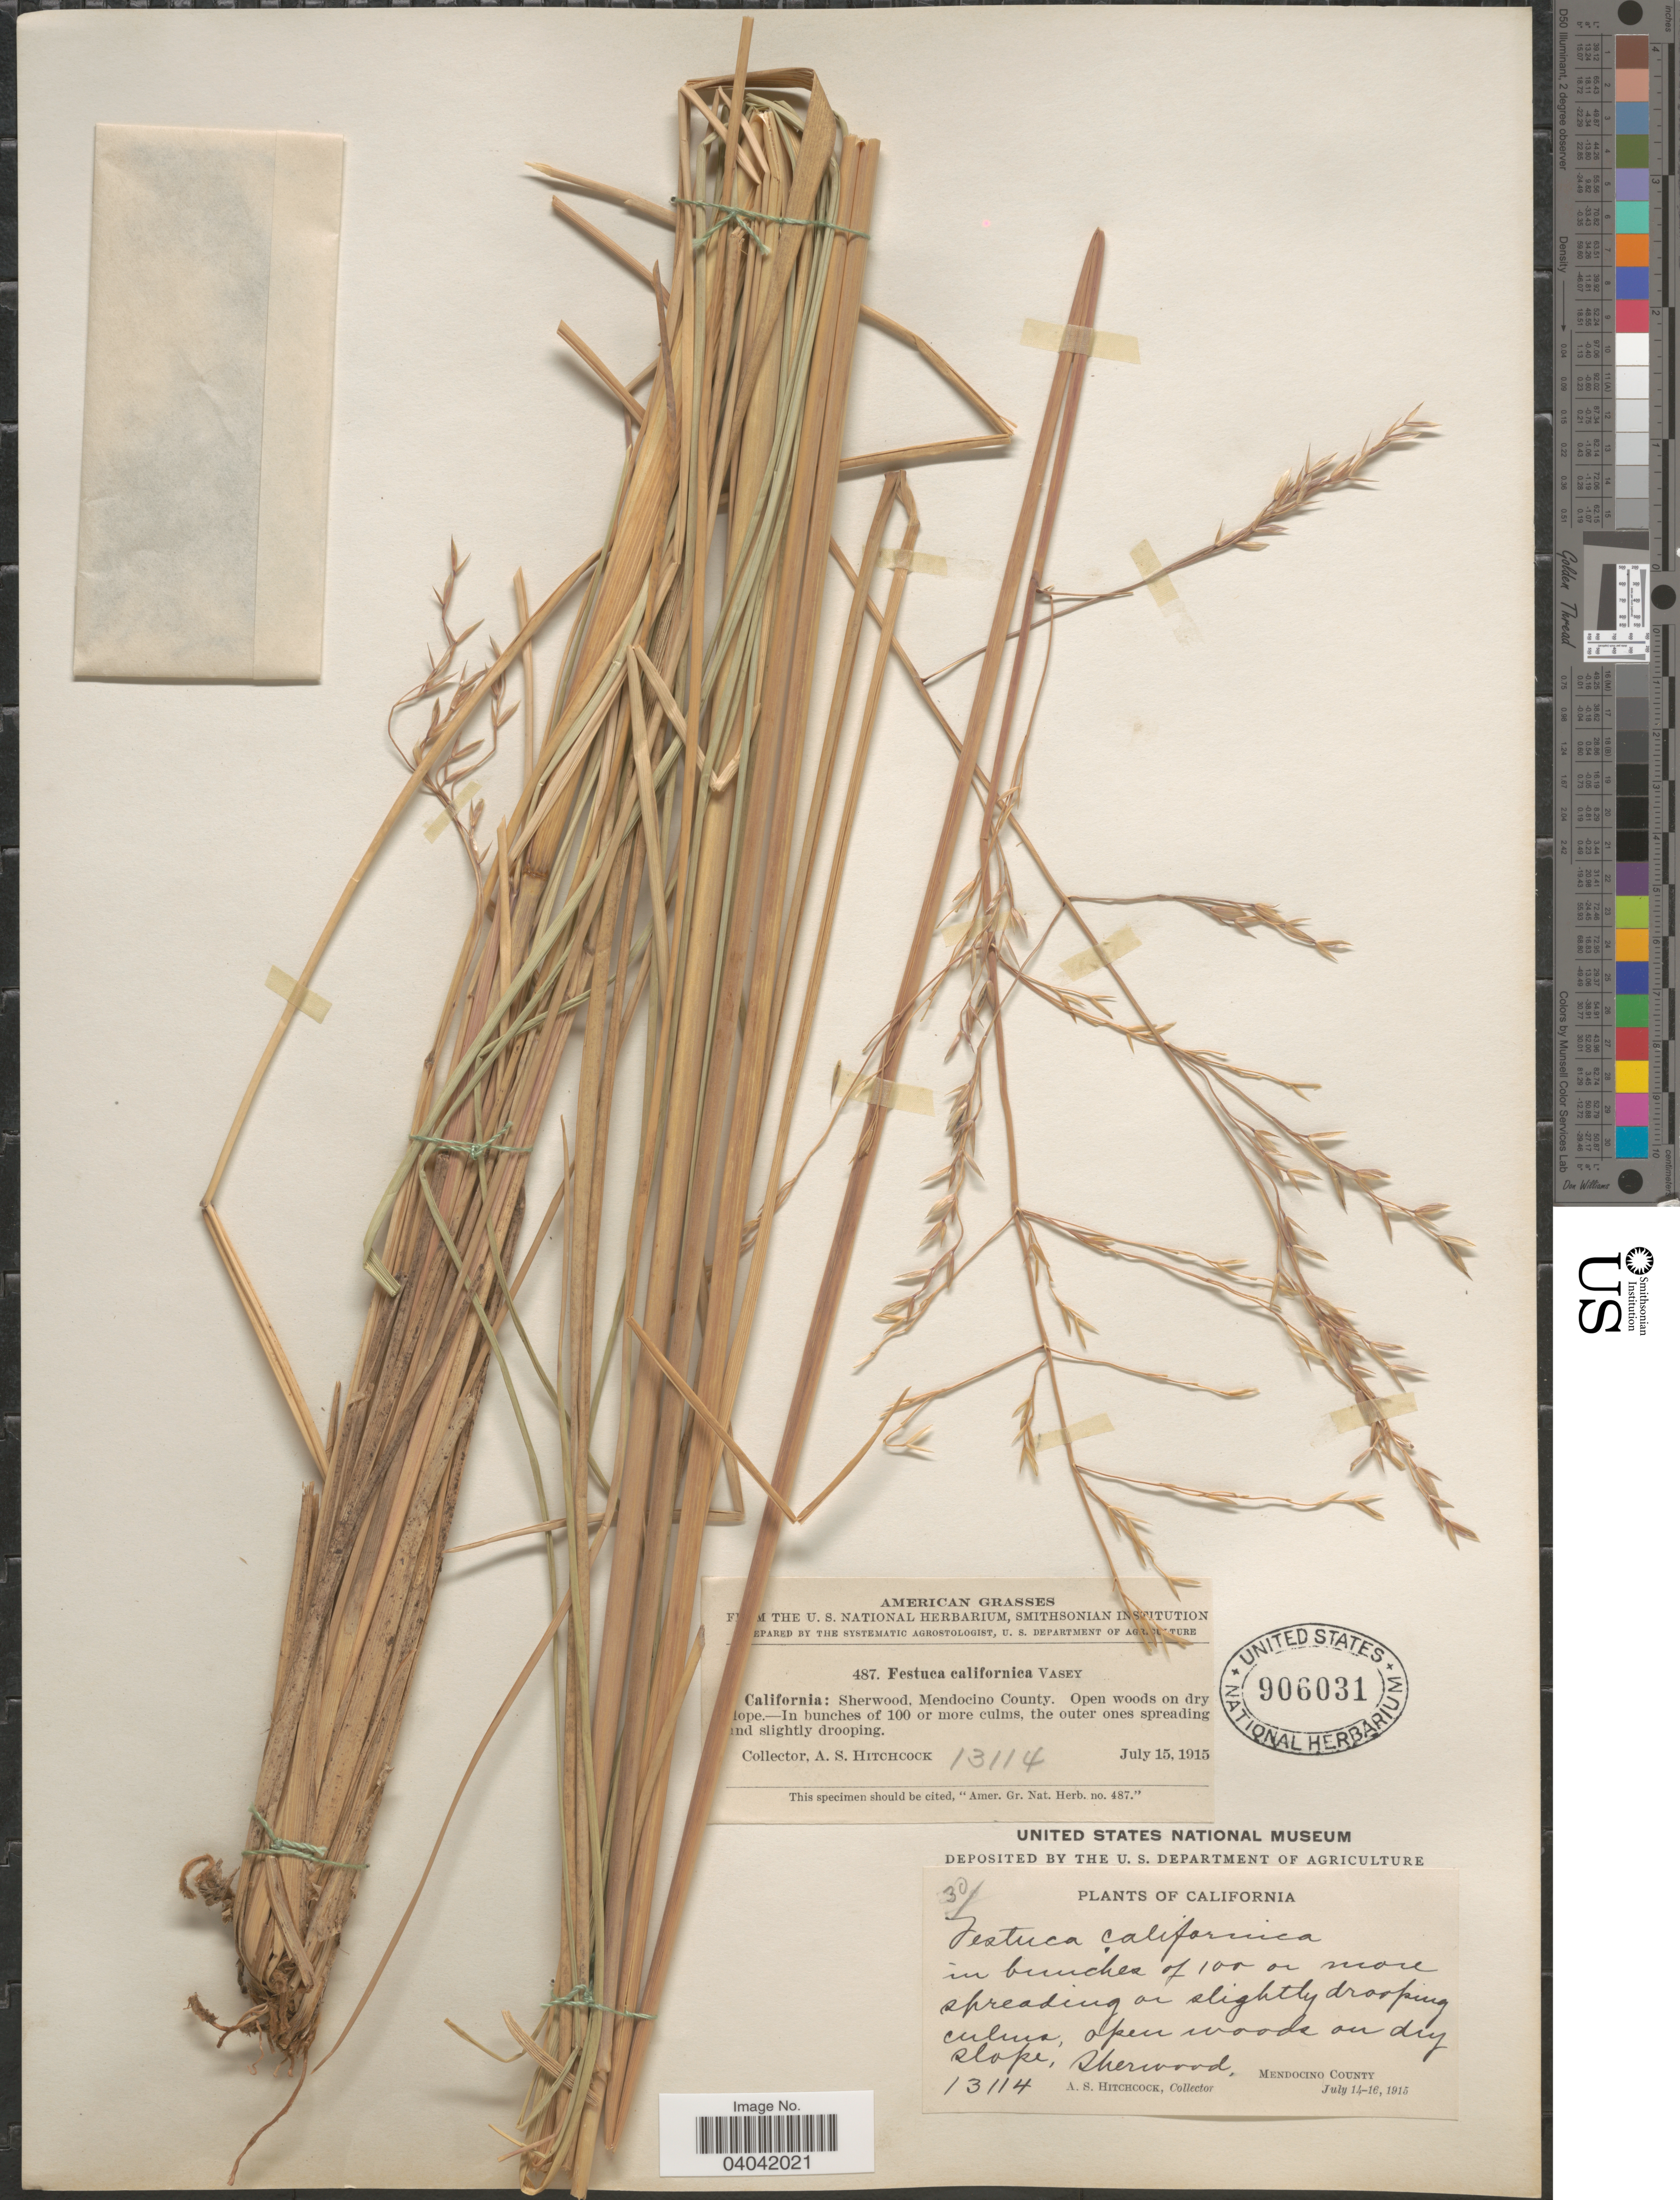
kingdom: Plantae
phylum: Tracheophyta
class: Liliopsida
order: Poales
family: Poaceae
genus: Festuca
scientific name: Festuca californica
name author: Vasey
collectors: A. S. Hitchcock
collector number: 13114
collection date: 1915-07-14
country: United States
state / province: California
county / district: Mendocino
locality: Sherwood, Mendocino County.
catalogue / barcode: US 906031